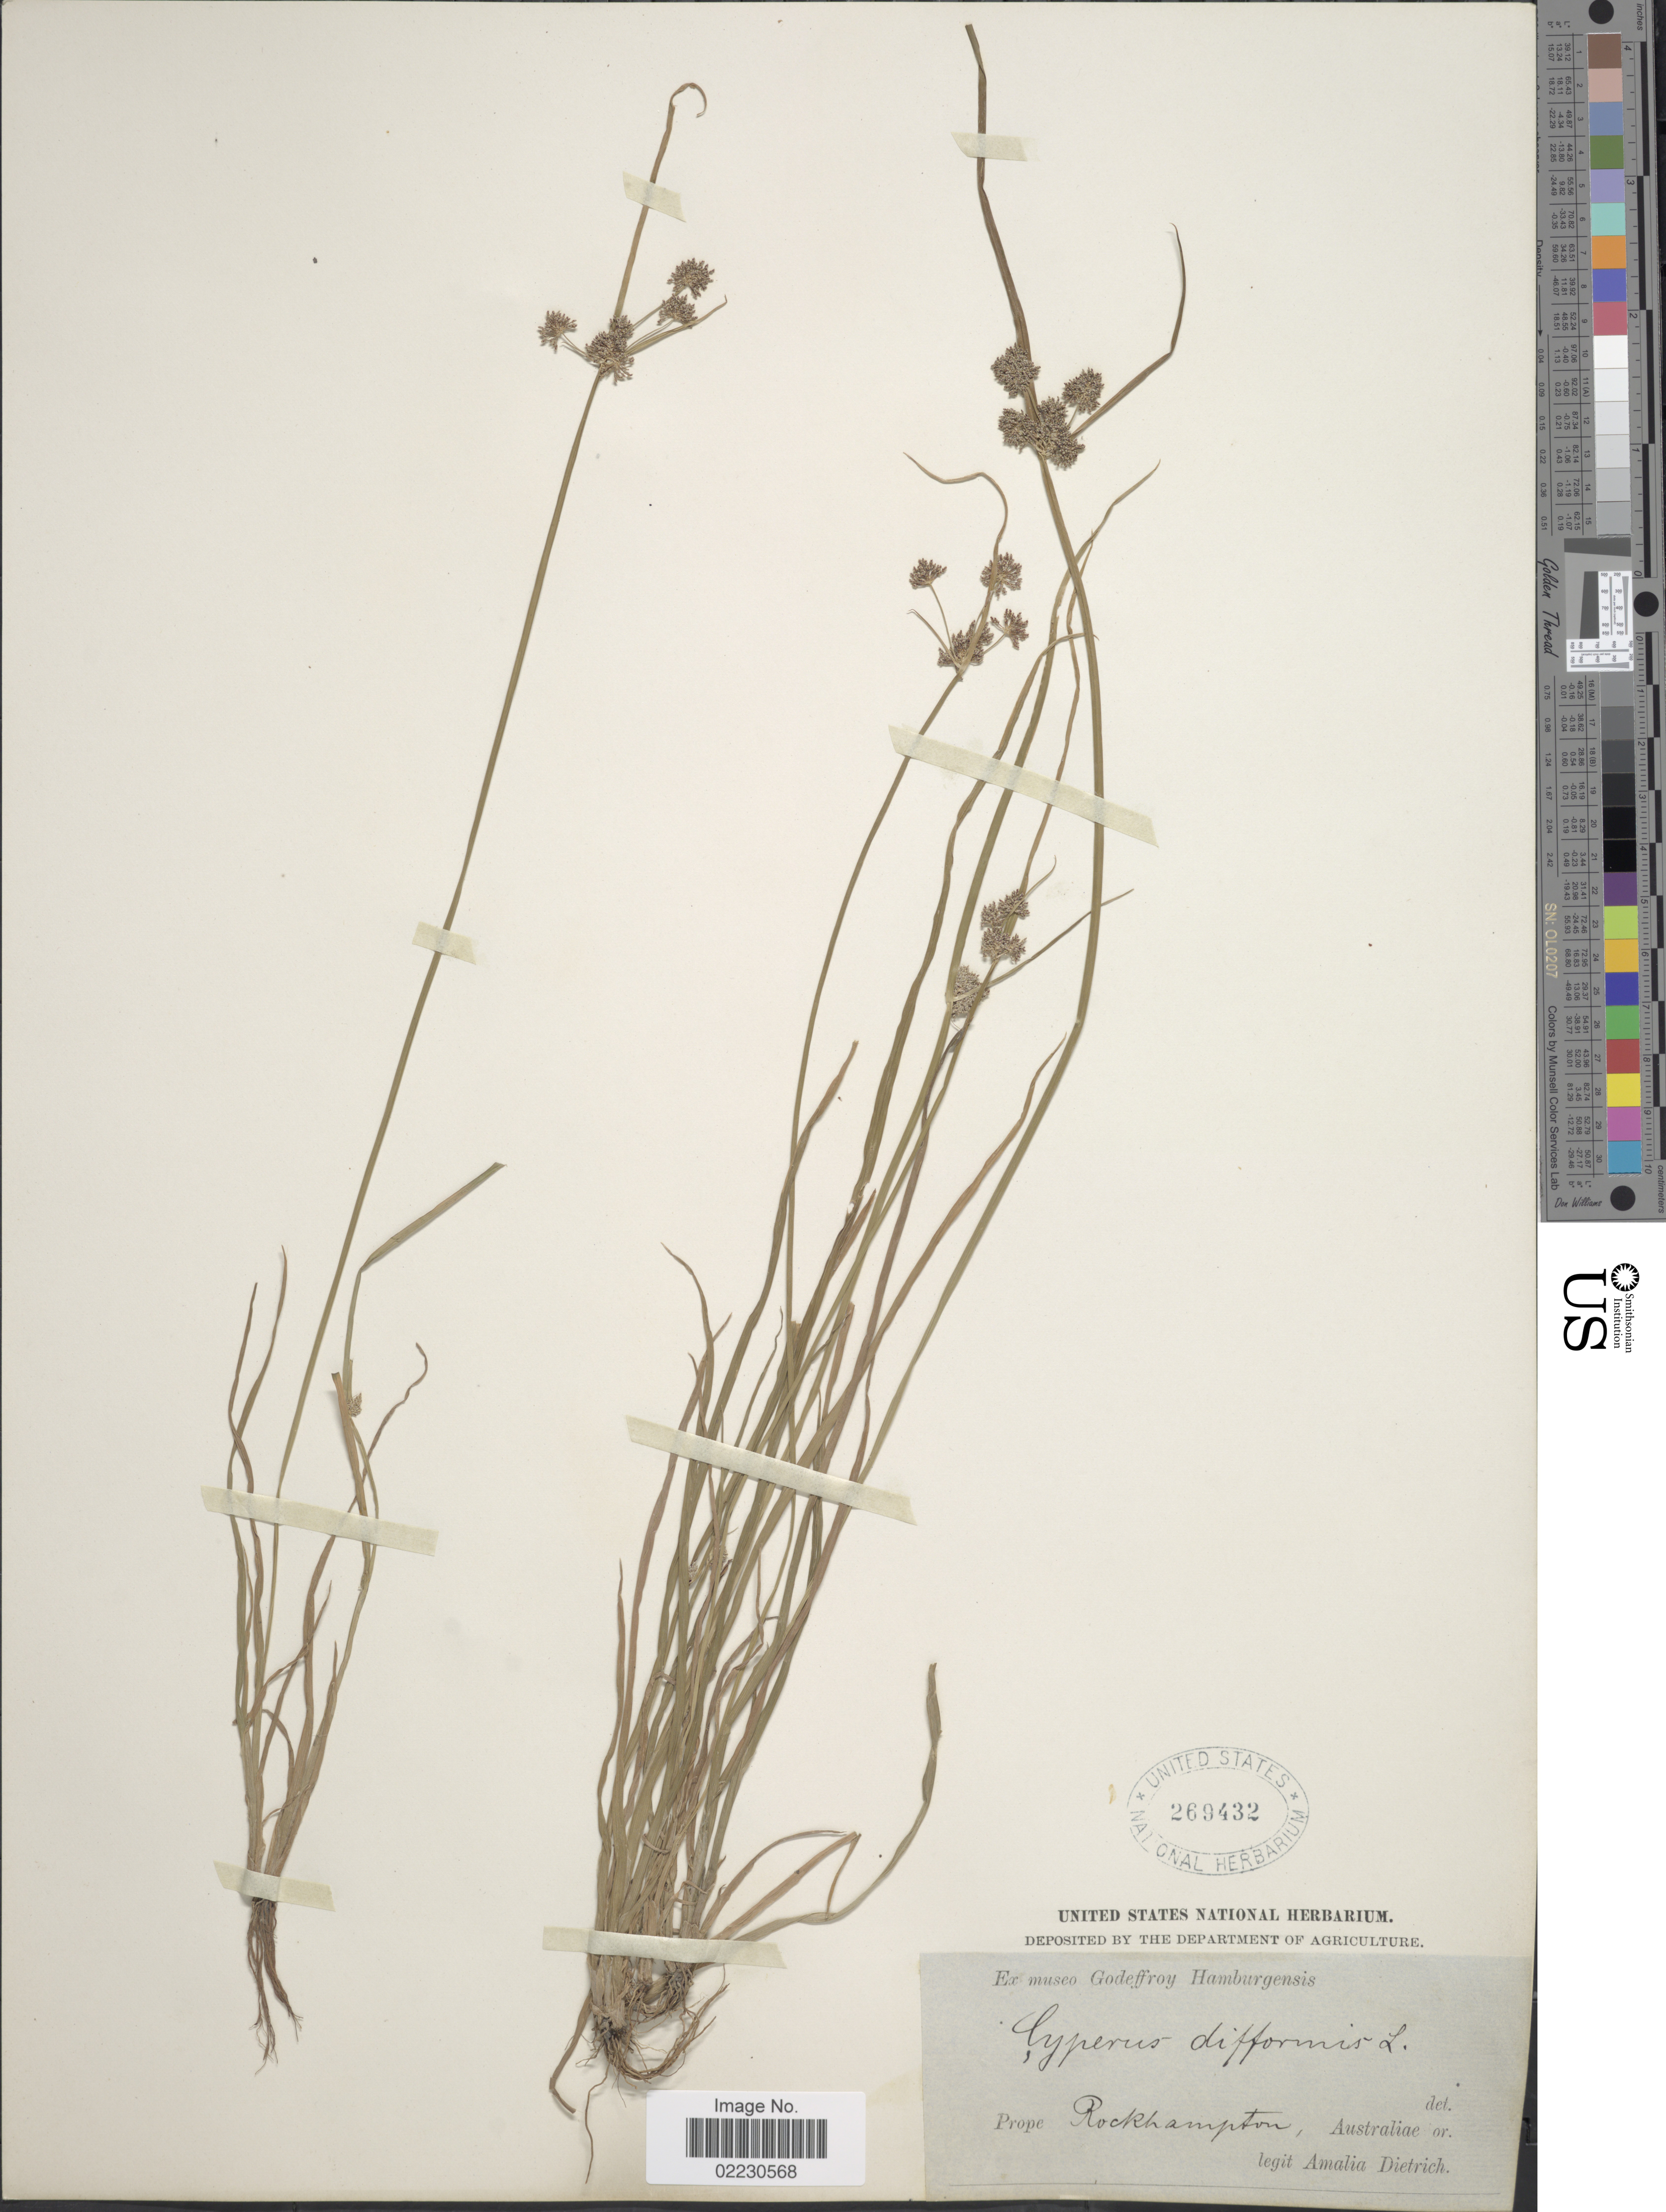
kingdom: Plantae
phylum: Tracheophyta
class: Liliopsida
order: Poales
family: Cyperaceae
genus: Cyperus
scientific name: Cyperus difformis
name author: L.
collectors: A. Dietrich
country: Australia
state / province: Queensland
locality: Rockhampton, Australiae or.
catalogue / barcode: US 269432